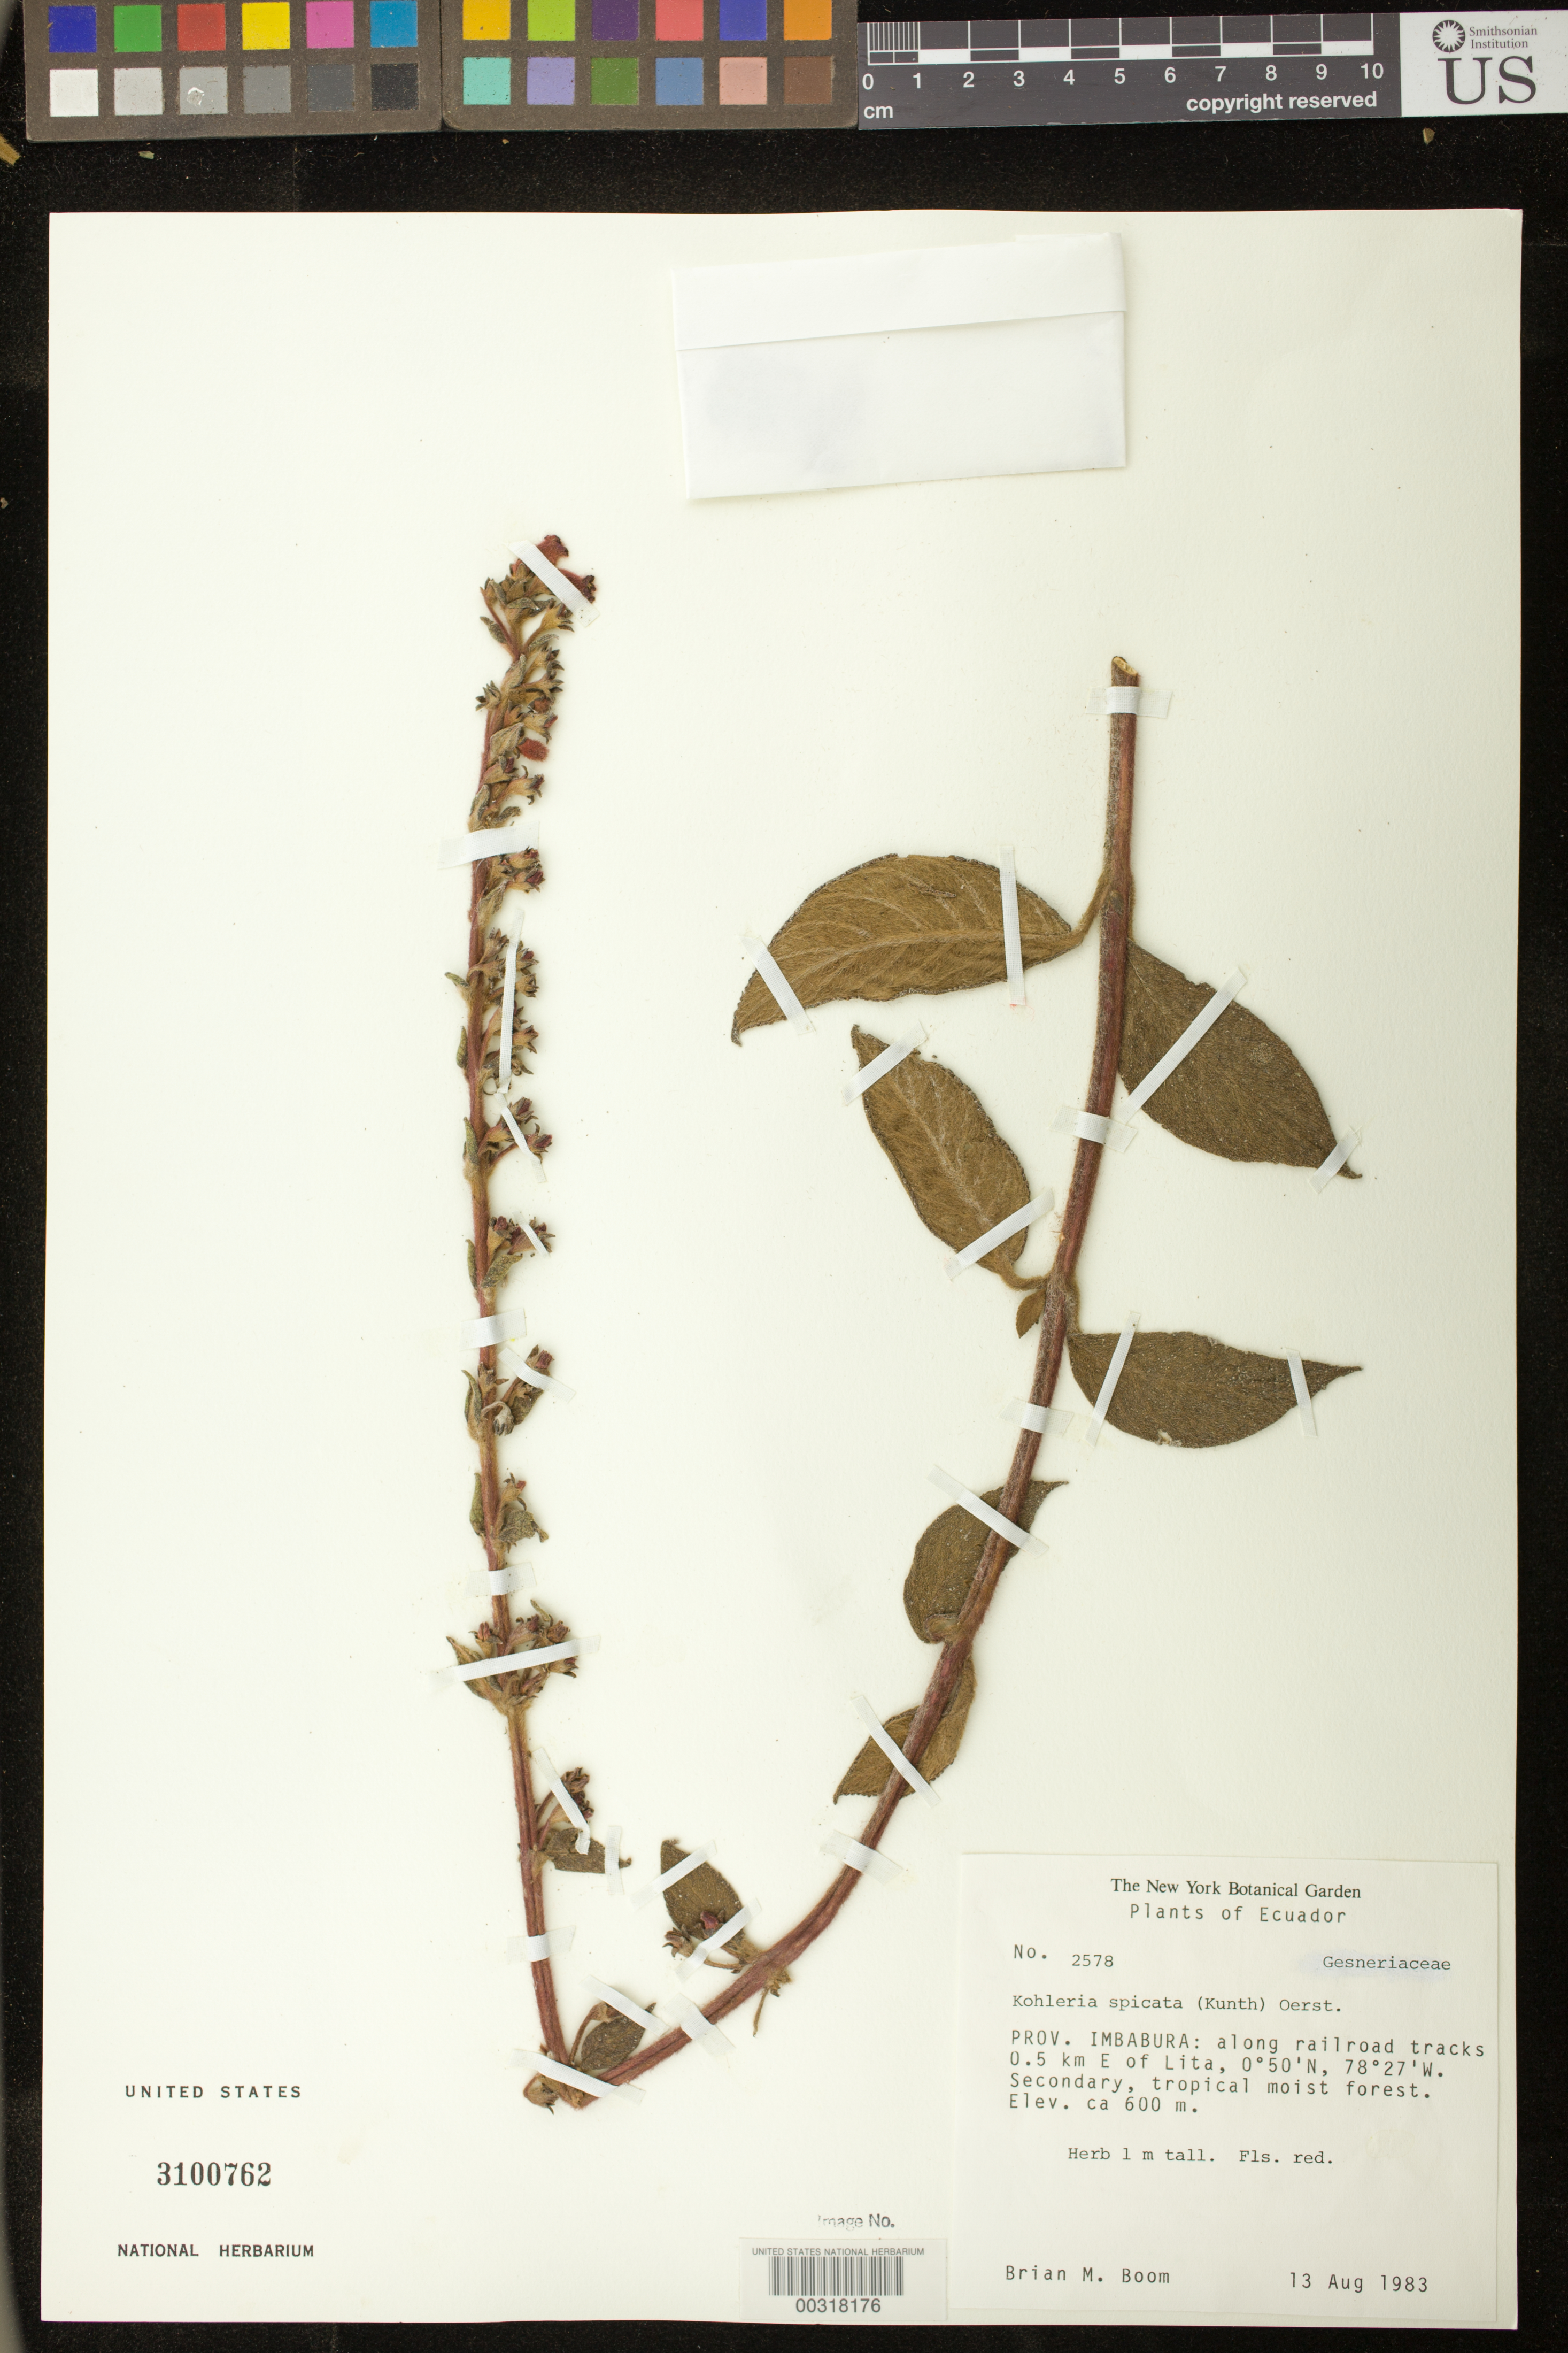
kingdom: Plantae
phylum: Tracheophyta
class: Magnoliopsida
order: Lamiales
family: Gesneriaceae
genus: Kohleria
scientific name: Kohleria spicata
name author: (Kunth) Oerst.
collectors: B. M. Boom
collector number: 2578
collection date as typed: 13 Aug 1983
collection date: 1983-08-13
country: Ecuador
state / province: Imbabura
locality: Along railroad tracks 0.5 km E of Lita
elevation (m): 600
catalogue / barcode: US 3100762